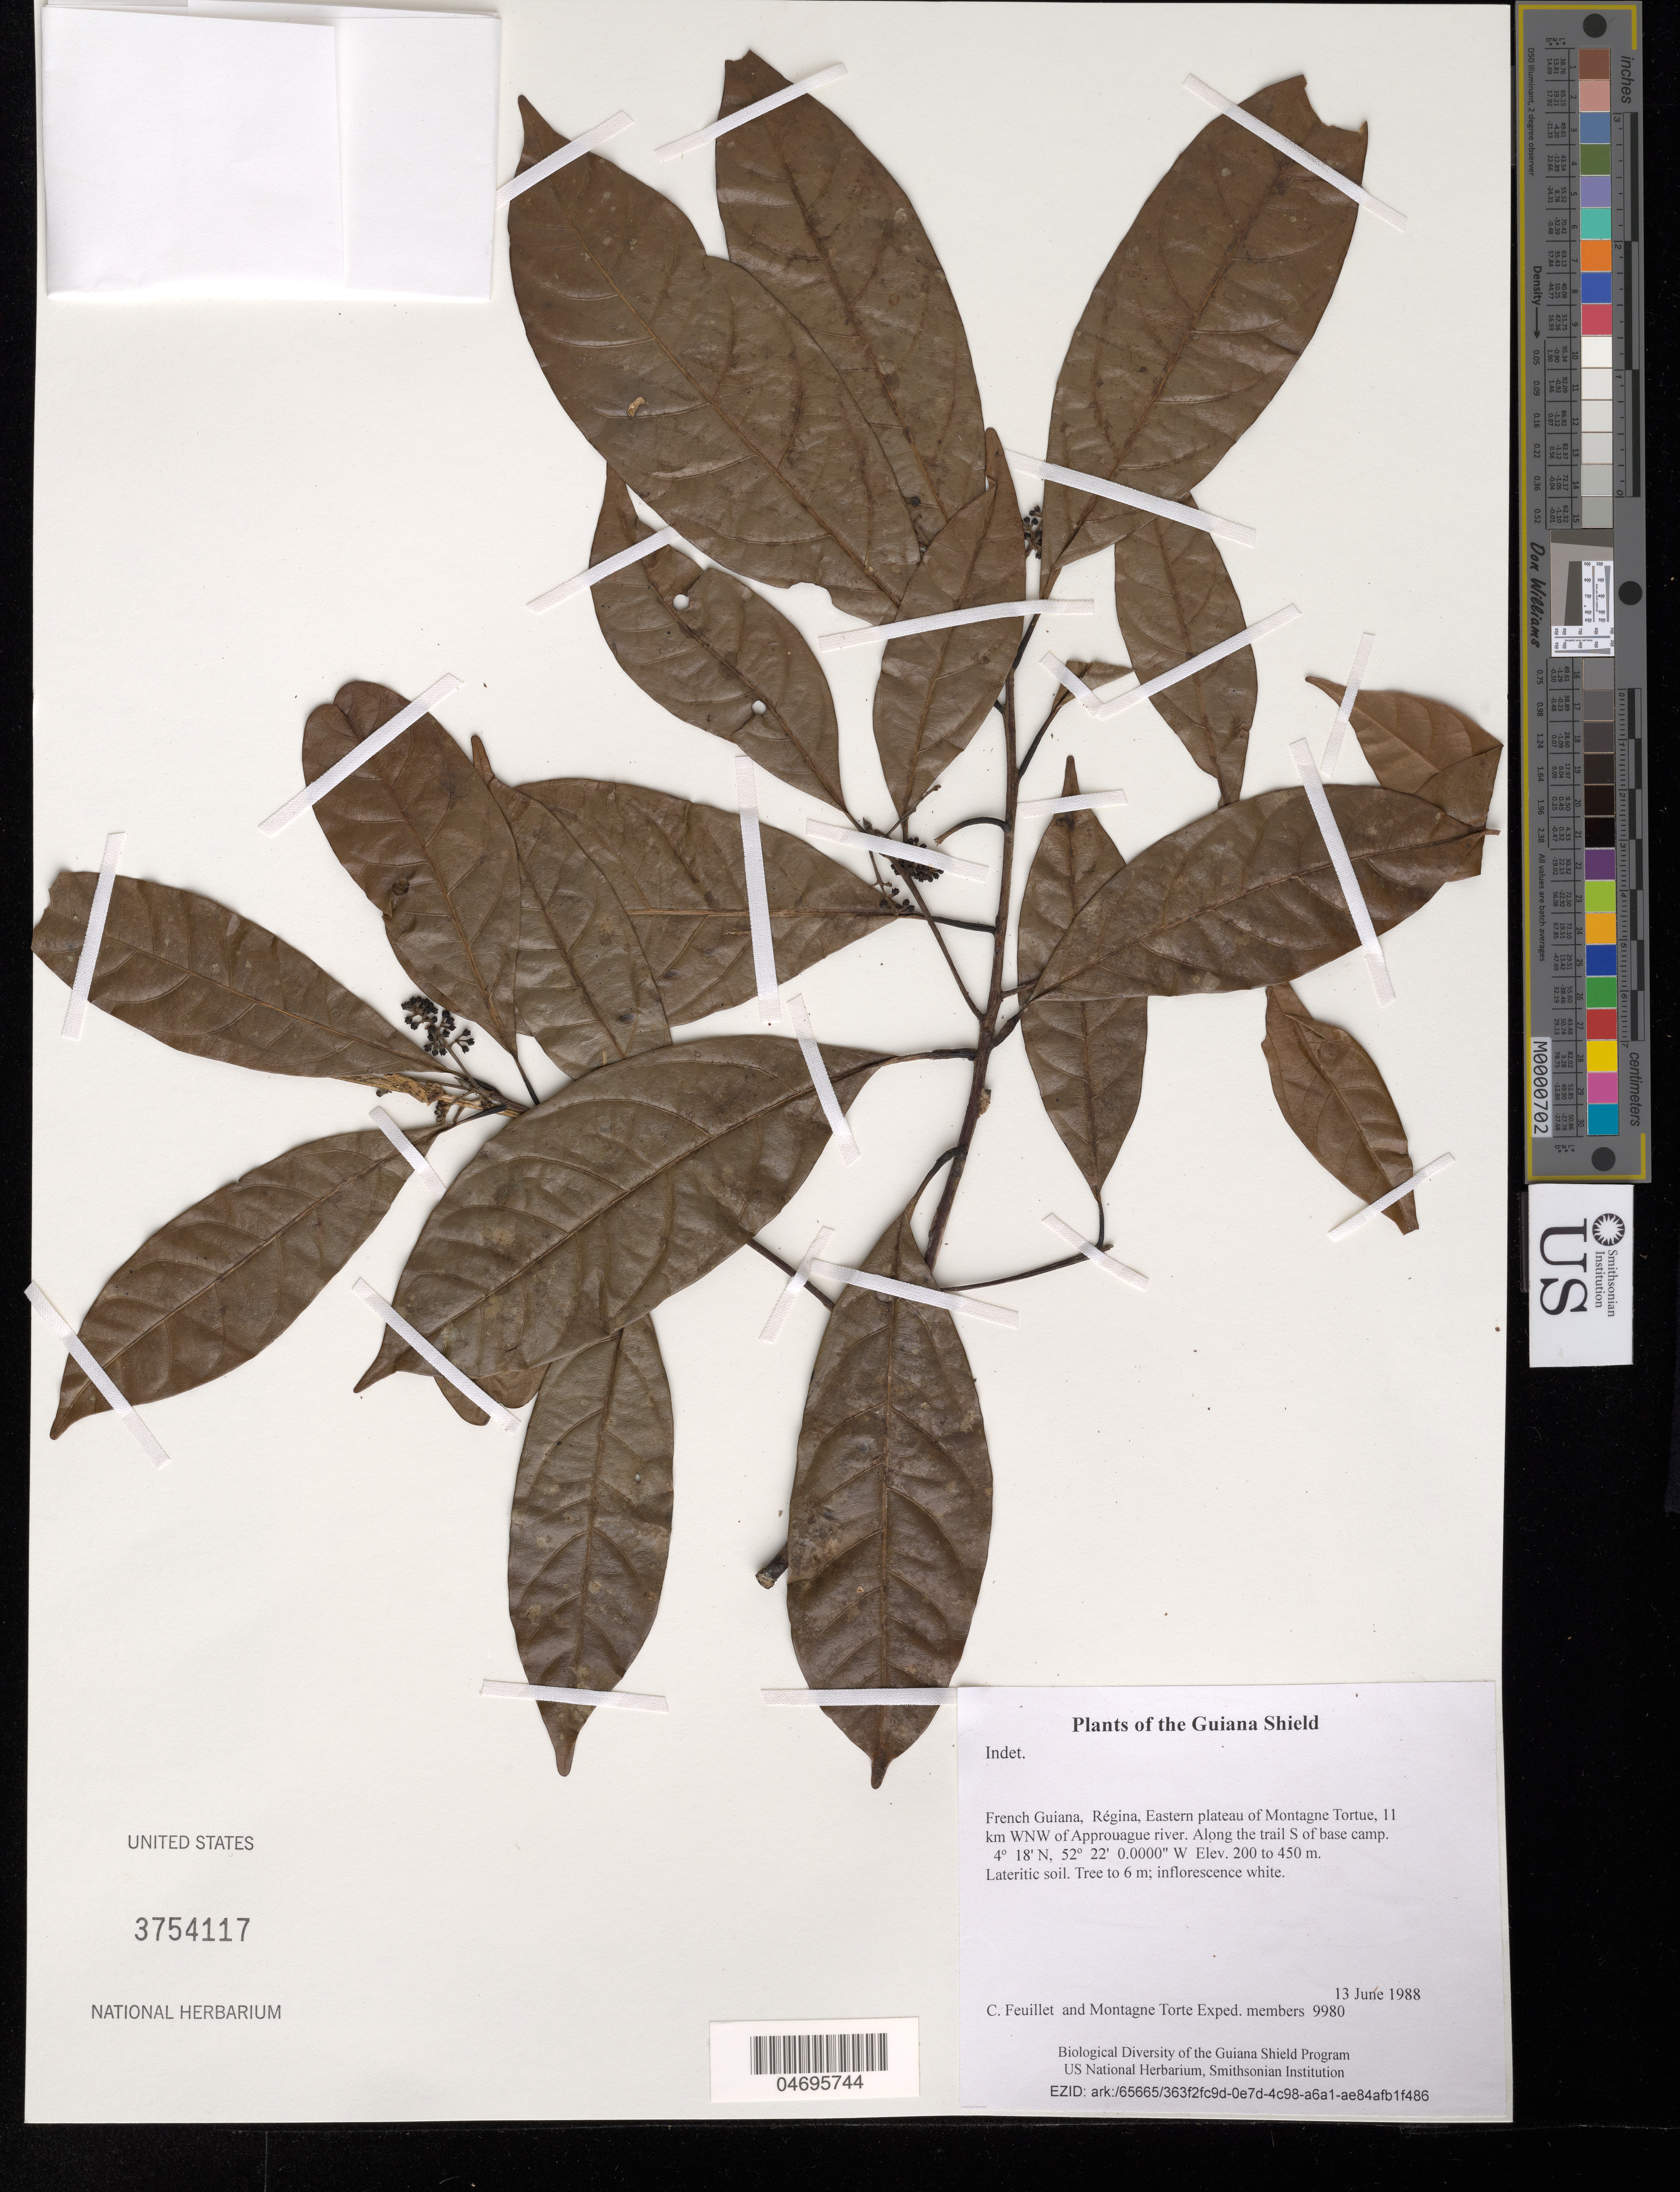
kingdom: Plantae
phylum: Tracheophyta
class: Magnoliopsida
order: Caryophyllales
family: Nyctaginaceae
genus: Neea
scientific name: Neea ovalifolia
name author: Spruce ex J.A. Schmidt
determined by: Acevedo-Rodriguez, P., (US), Smithsonian Institution - National Museum of Natural History (UNITED STATES)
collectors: C. Feuillet & Montagne Torte Exped. members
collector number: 9980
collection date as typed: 13 June 1988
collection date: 1988-06-13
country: French Guiana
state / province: Cayenne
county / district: Regina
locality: Eastern plateau of Montagne Tortue, 11 km WNW of Approuague river. Along the trail S of base camp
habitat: Lateritic soil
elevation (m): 200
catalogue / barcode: US 3754117